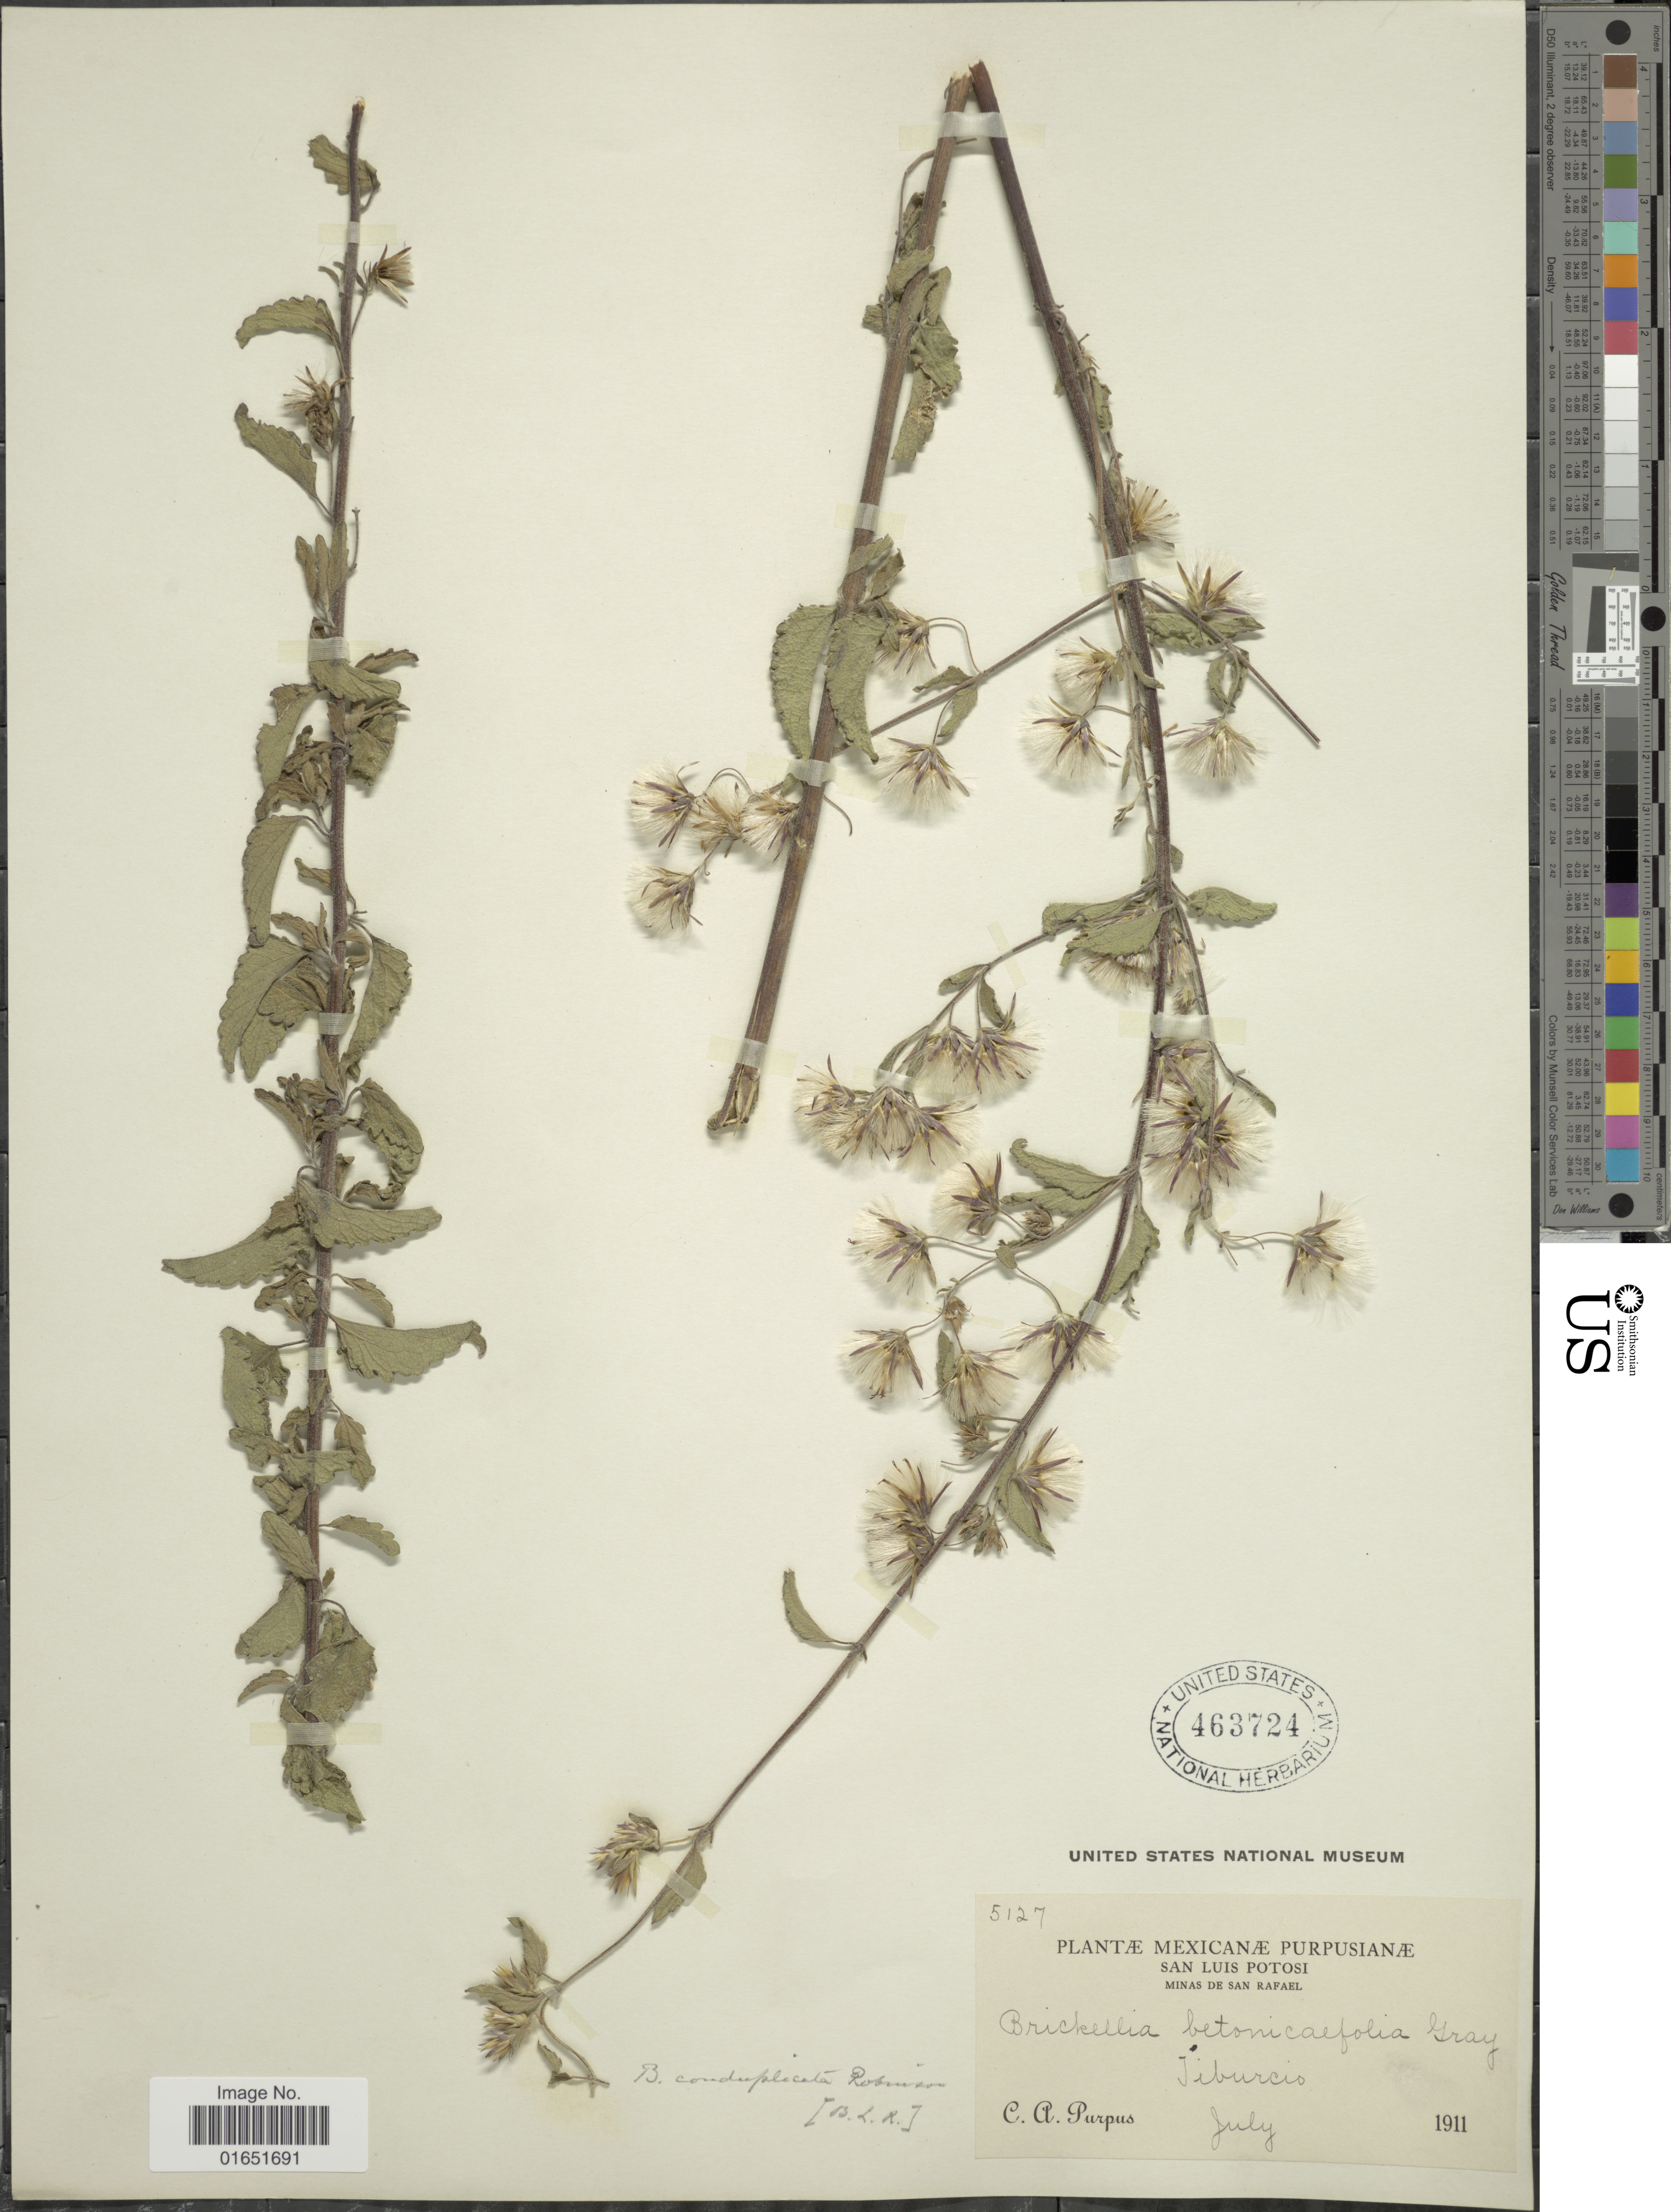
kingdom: Plantae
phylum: Tracheophyta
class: Magnoliopsida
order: Asterales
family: Asteraceae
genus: Brickellia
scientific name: Brickellia conduplicata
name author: (B.L. Rob.) B.L. Rob.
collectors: C. A. Purpus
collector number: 5127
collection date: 1911-07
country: Mexico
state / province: San Luis Potosí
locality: Minas de San Rafael, Tiburcio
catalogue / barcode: US 463724